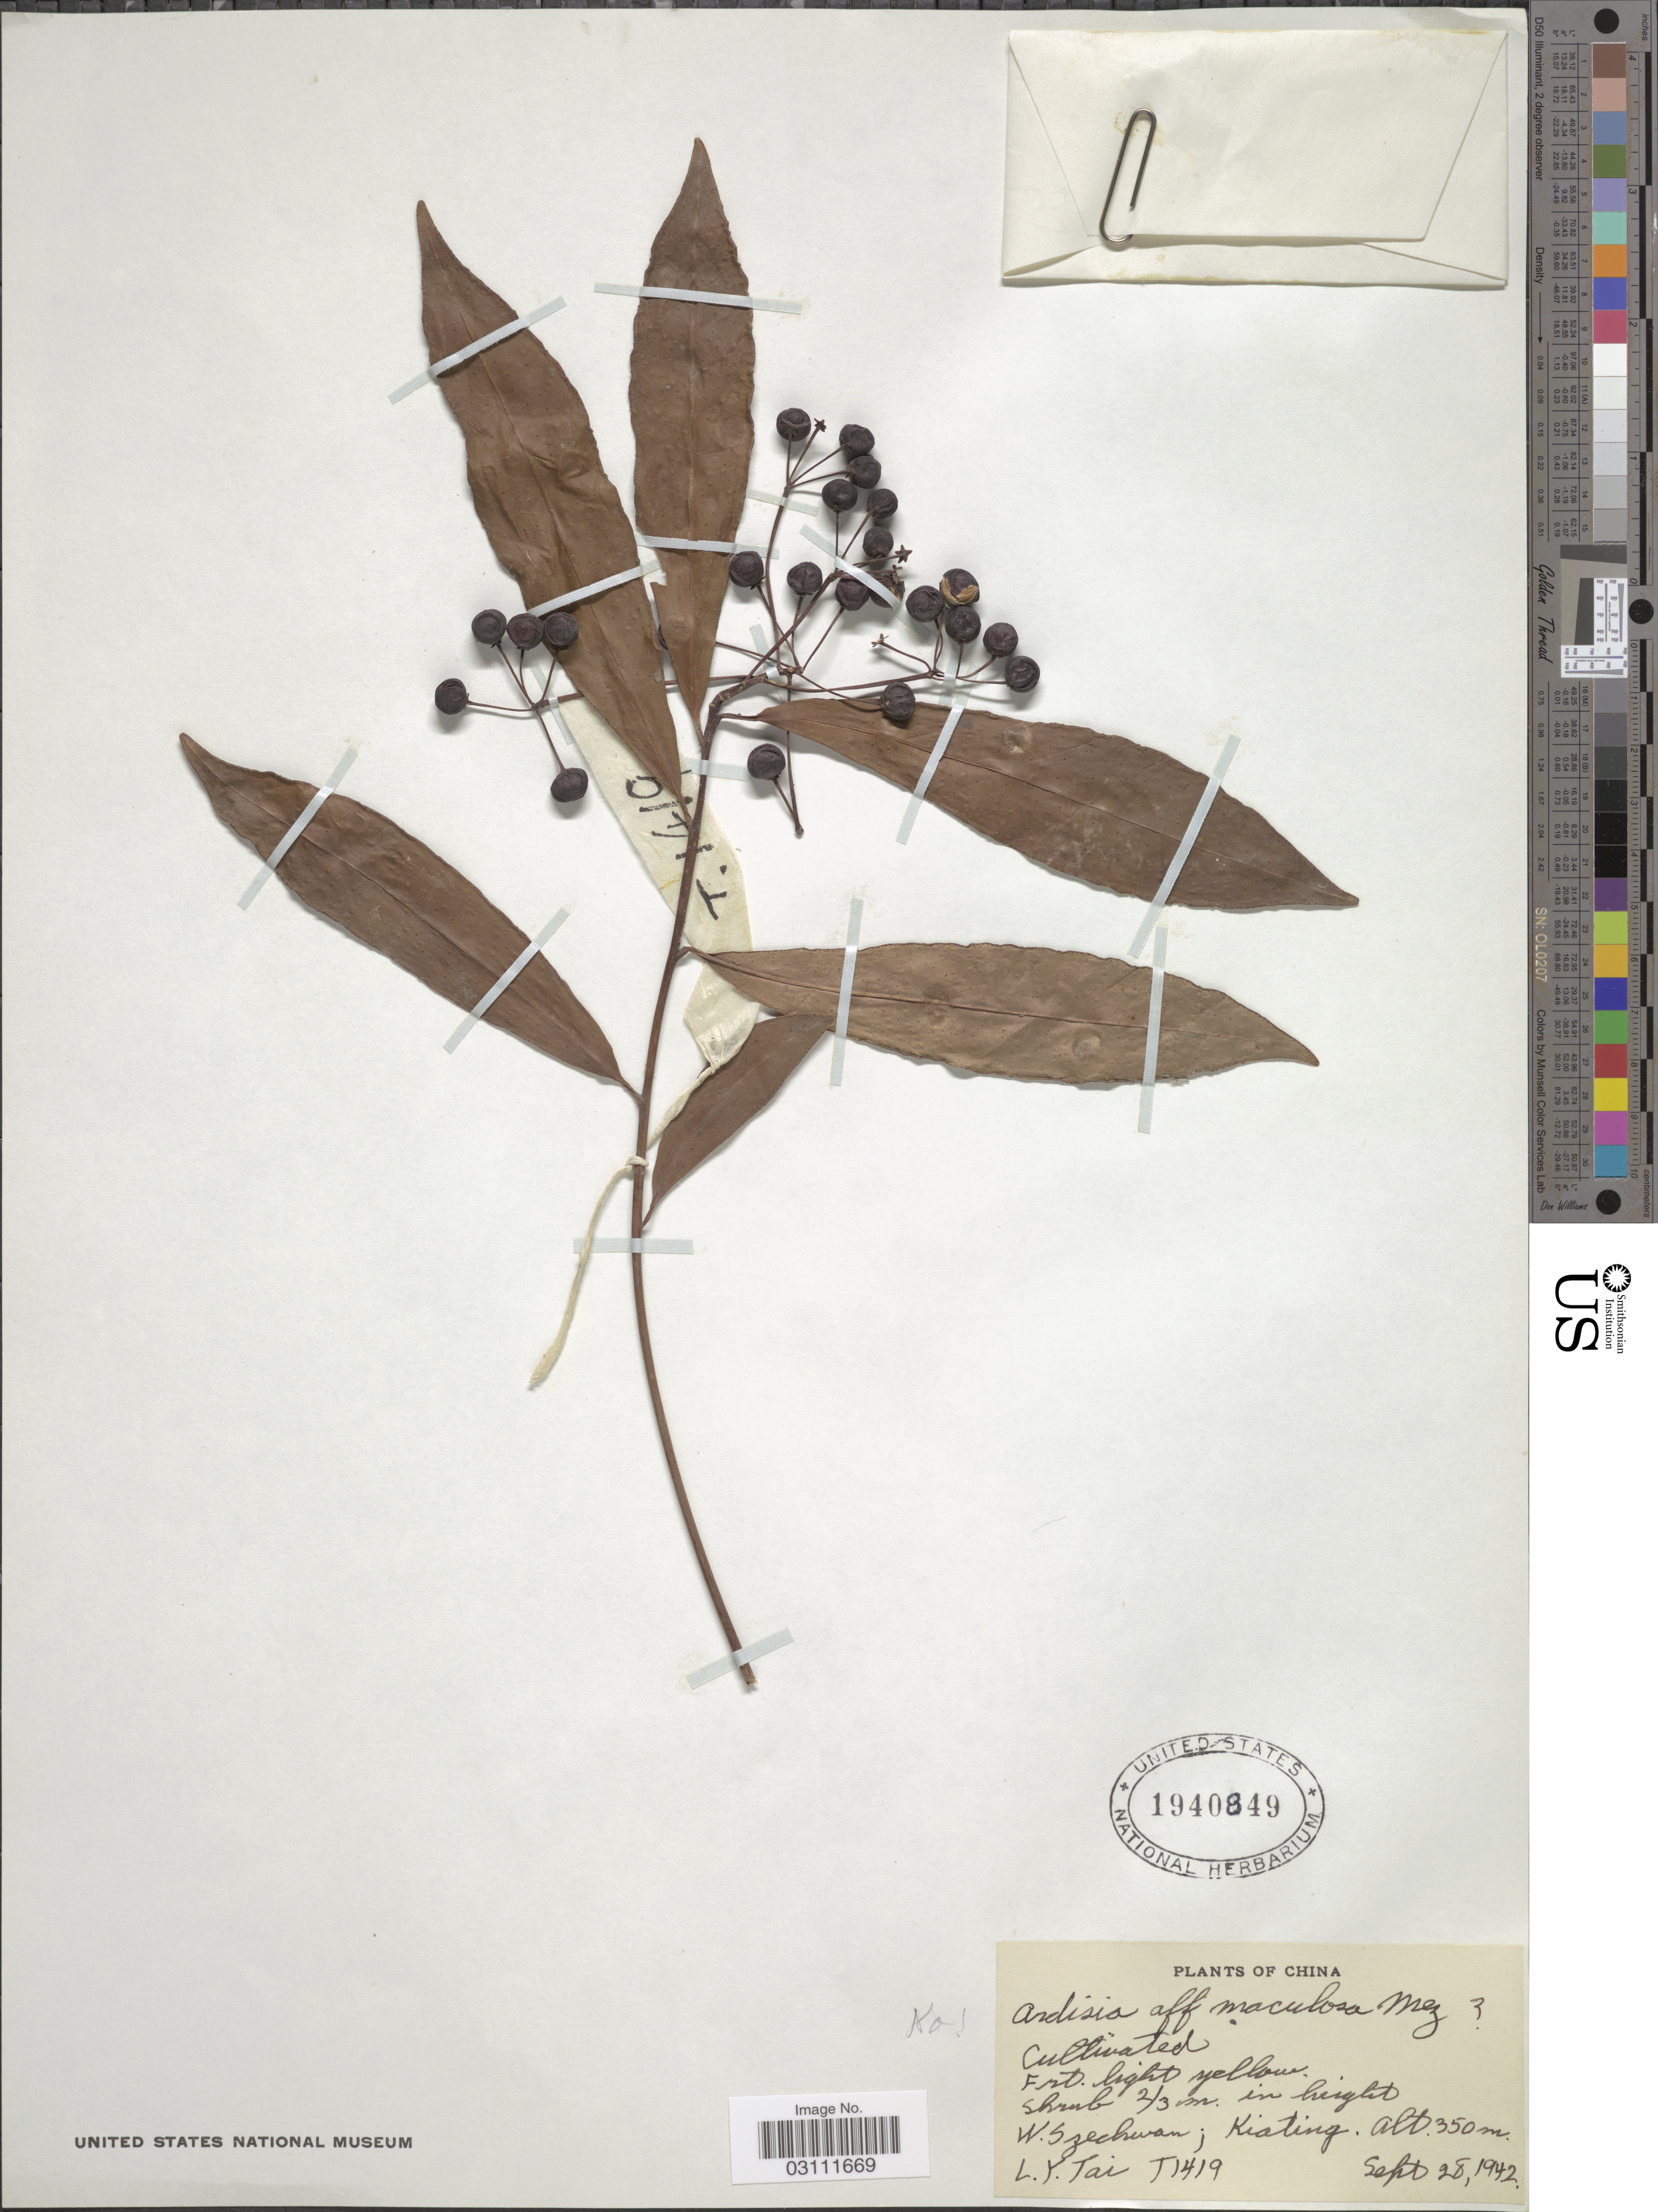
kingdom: Plantae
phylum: Tracheophyta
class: Magnoliopsida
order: Ericales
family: Primulaceae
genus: Ardisia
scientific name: Ardisia maculosa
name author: Mez in Engl.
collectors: L. Tai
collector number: T1419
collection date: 1942-09-28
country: China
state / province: Sichuan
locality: W. Szechuan; Kiating.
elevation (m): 350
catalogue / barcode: US 1940849